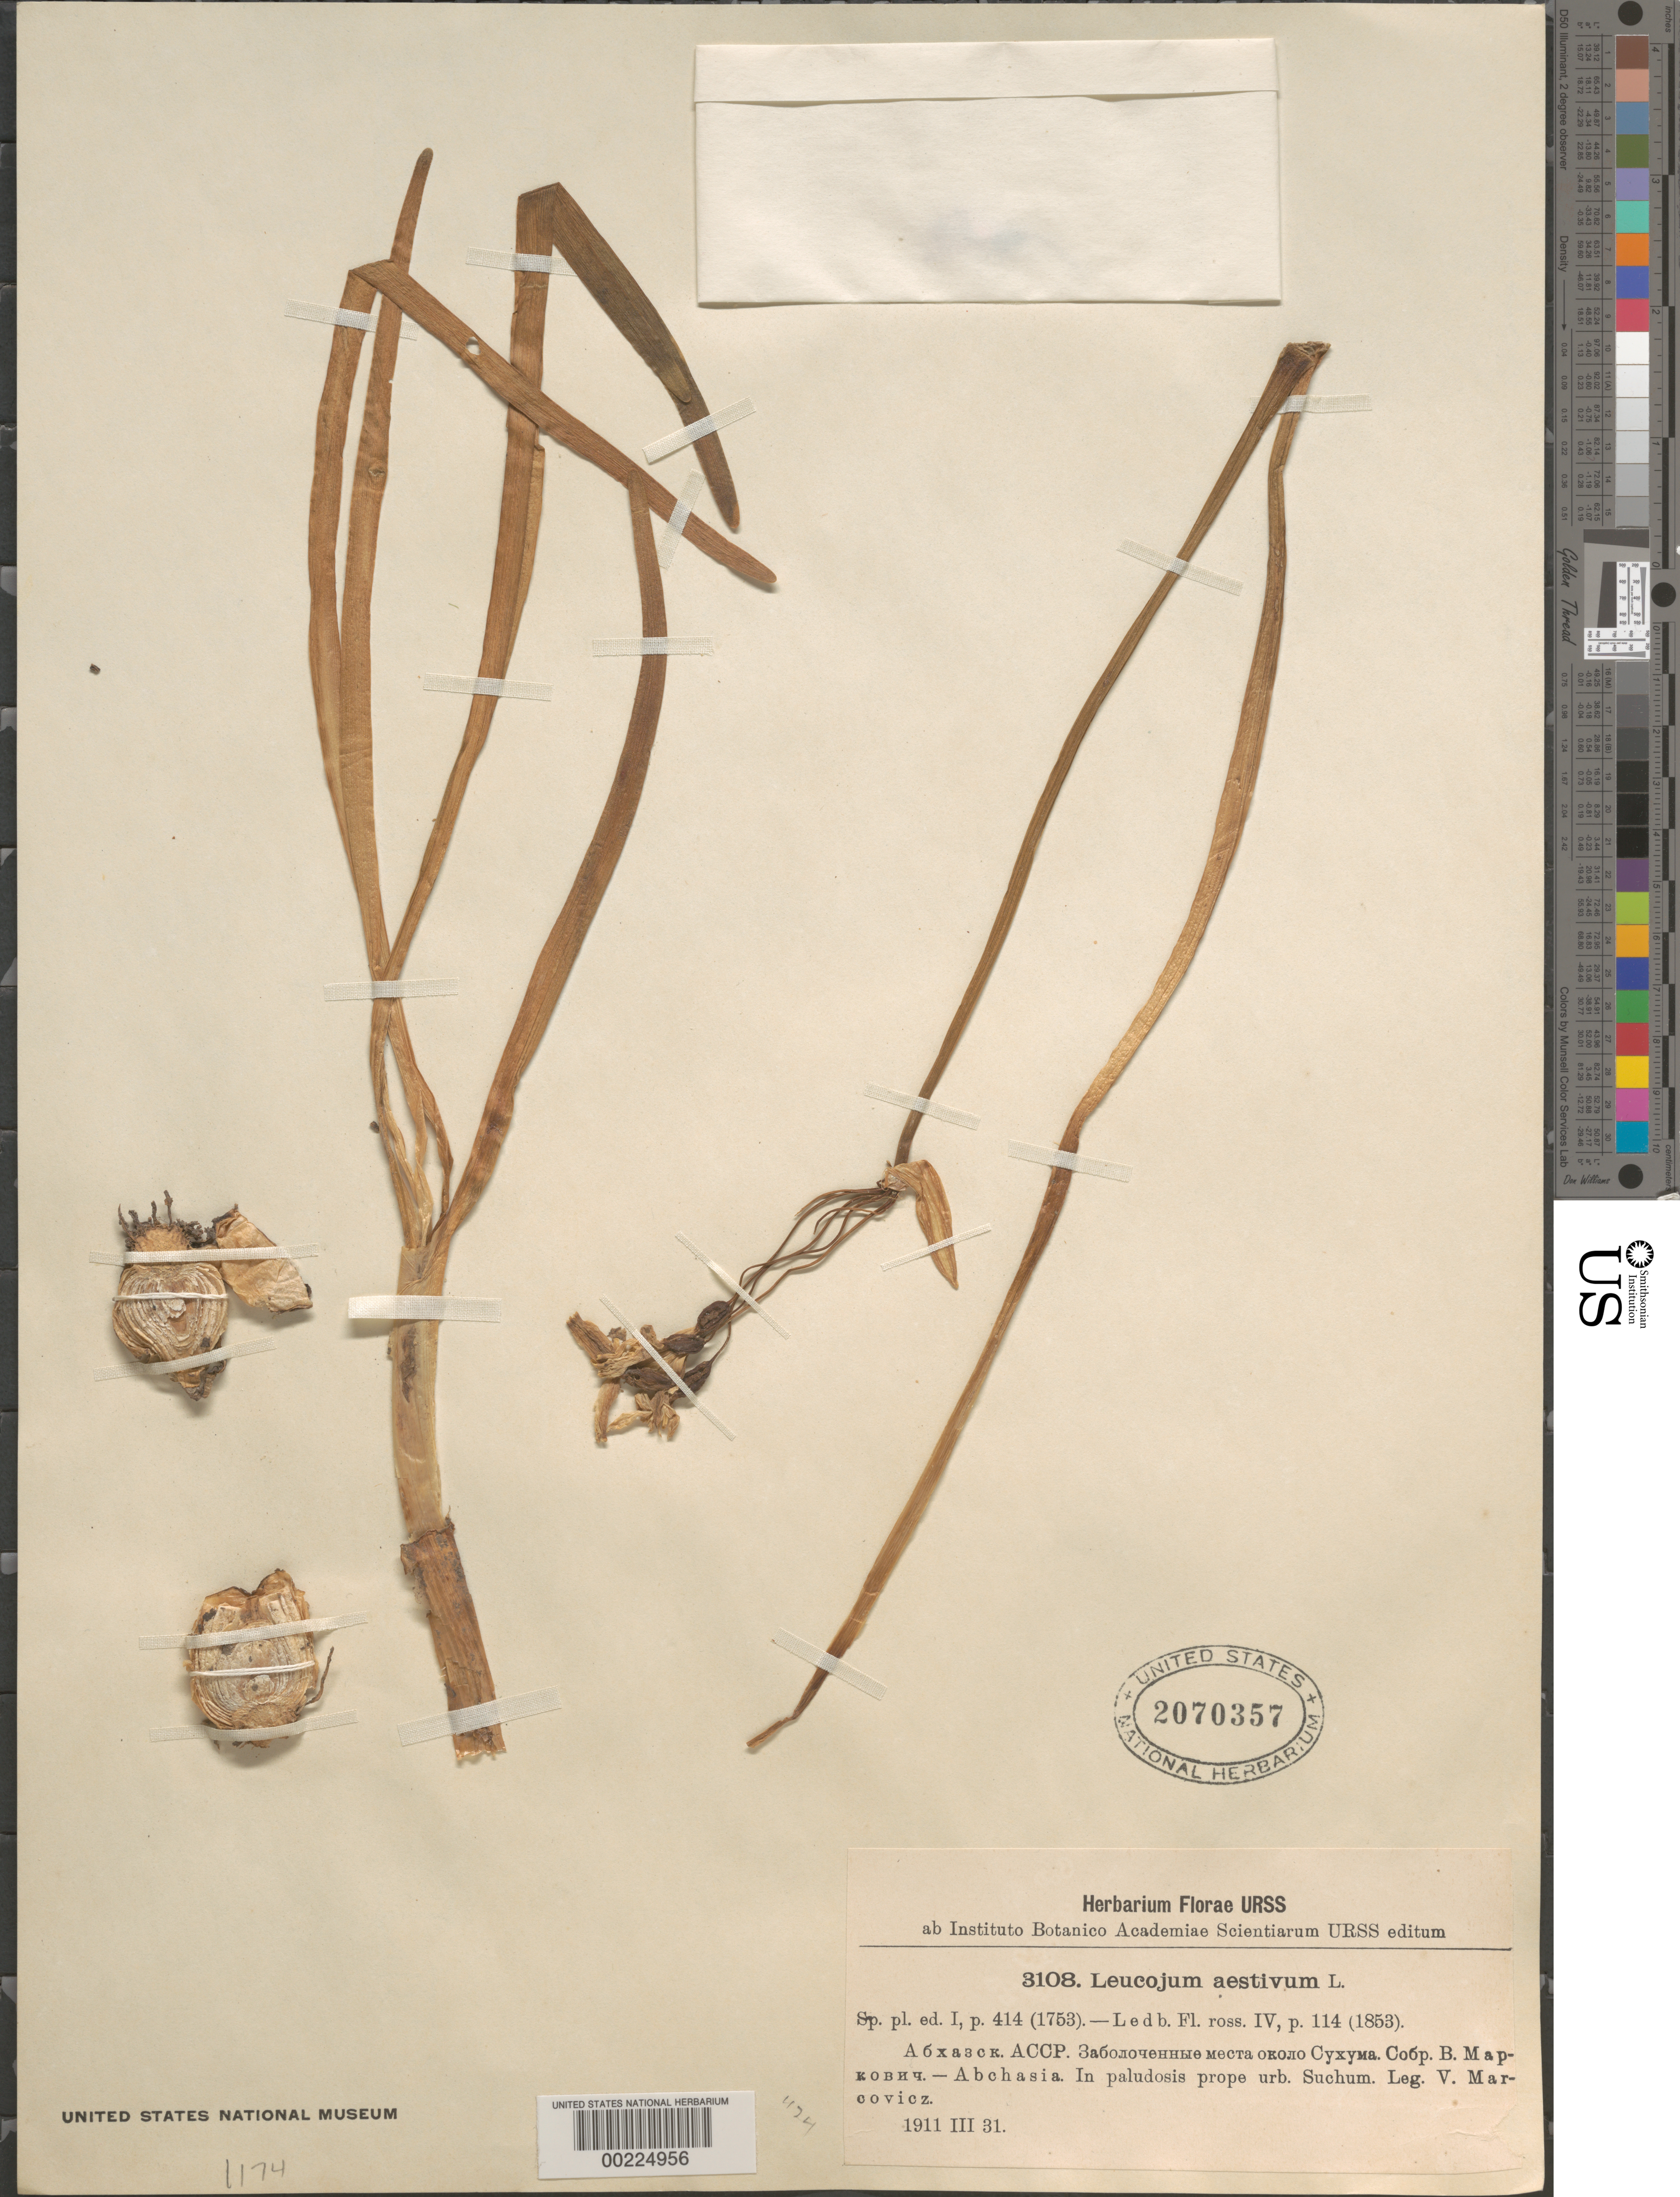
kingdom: Plantae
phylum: Tracheophyta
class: Liliopsida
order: Asparagales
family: Amaryllidaceae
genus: Leucojum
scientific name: Leucojum aestivum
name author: L.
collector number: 3108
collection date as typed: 31 Mar 1911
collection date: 1911-03-31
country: Russian Federation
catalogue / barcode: US 2070357